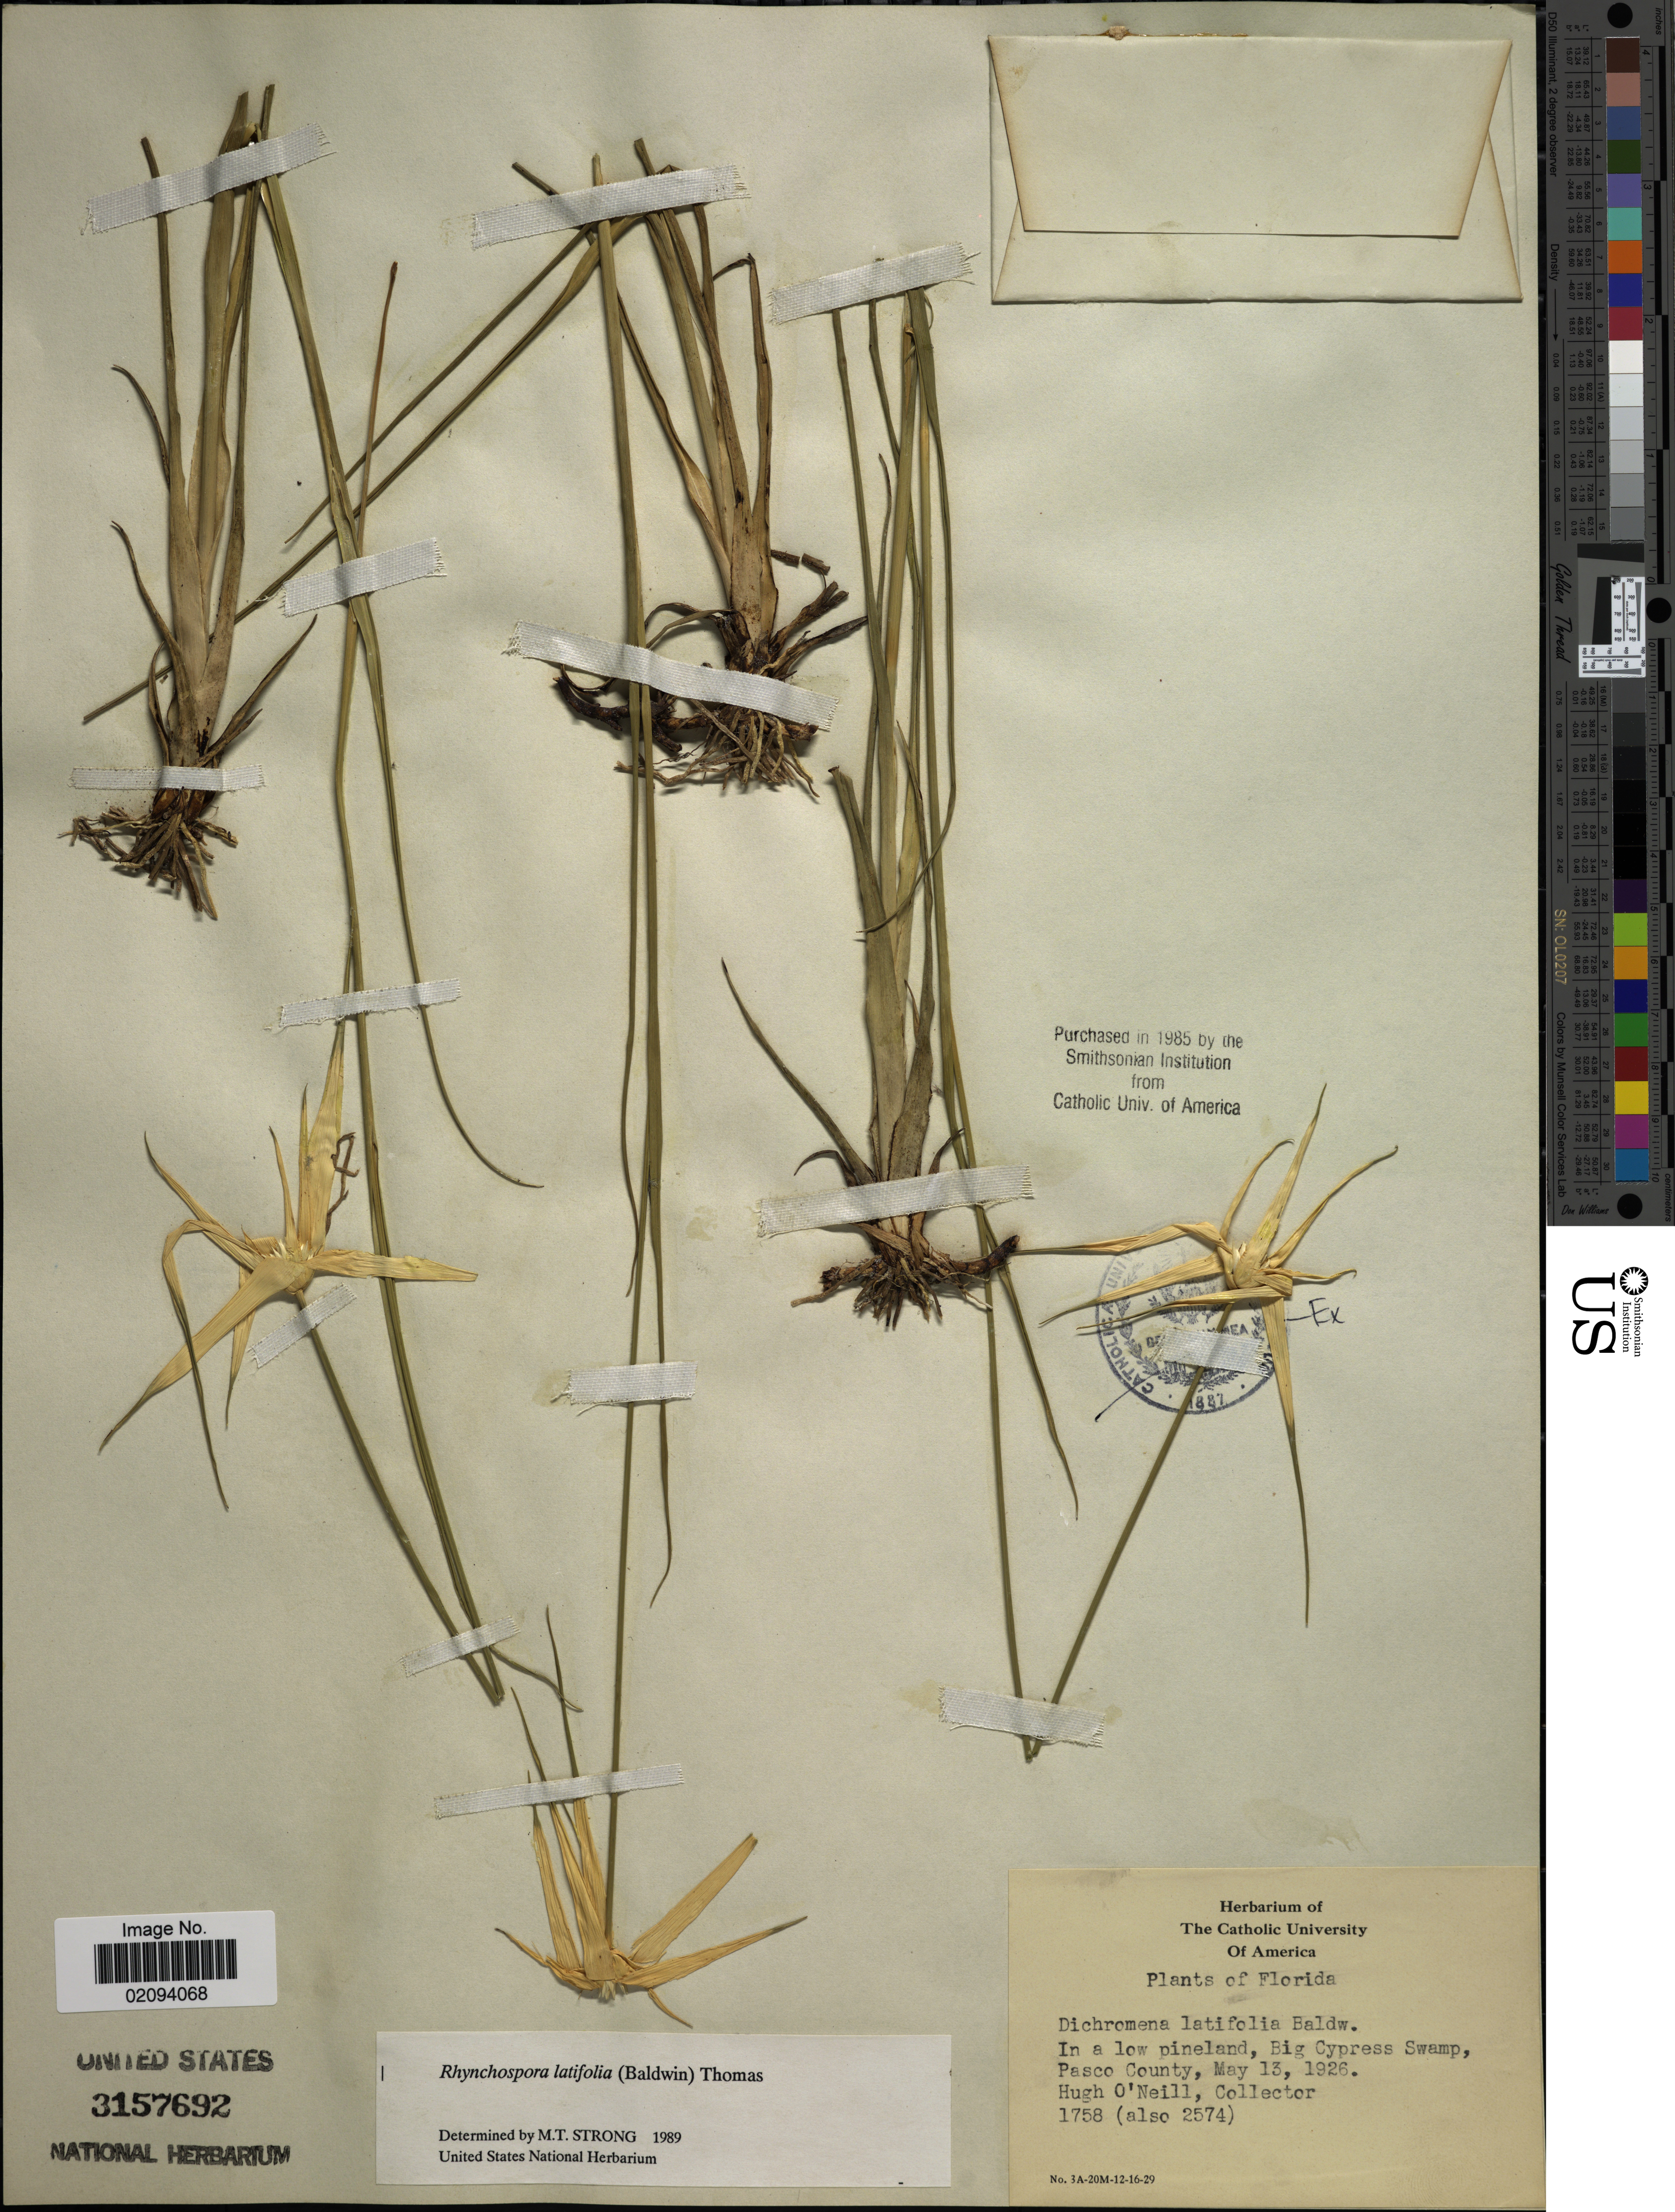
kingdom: Plantae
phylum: Tracheophyta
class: Liliopsida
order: Poales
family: Cyperaceae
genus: Rhynchospora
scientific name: Rhynchospora latifolia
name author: (Baldwin ex Elliott) W.W. Thomas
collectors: H. O'Neill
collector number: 1758/2574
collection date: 1926-05-13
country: United States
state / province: Florida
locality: In a low pineland, Big Cypress Swamp, Pasco County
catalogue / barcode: US 3157692